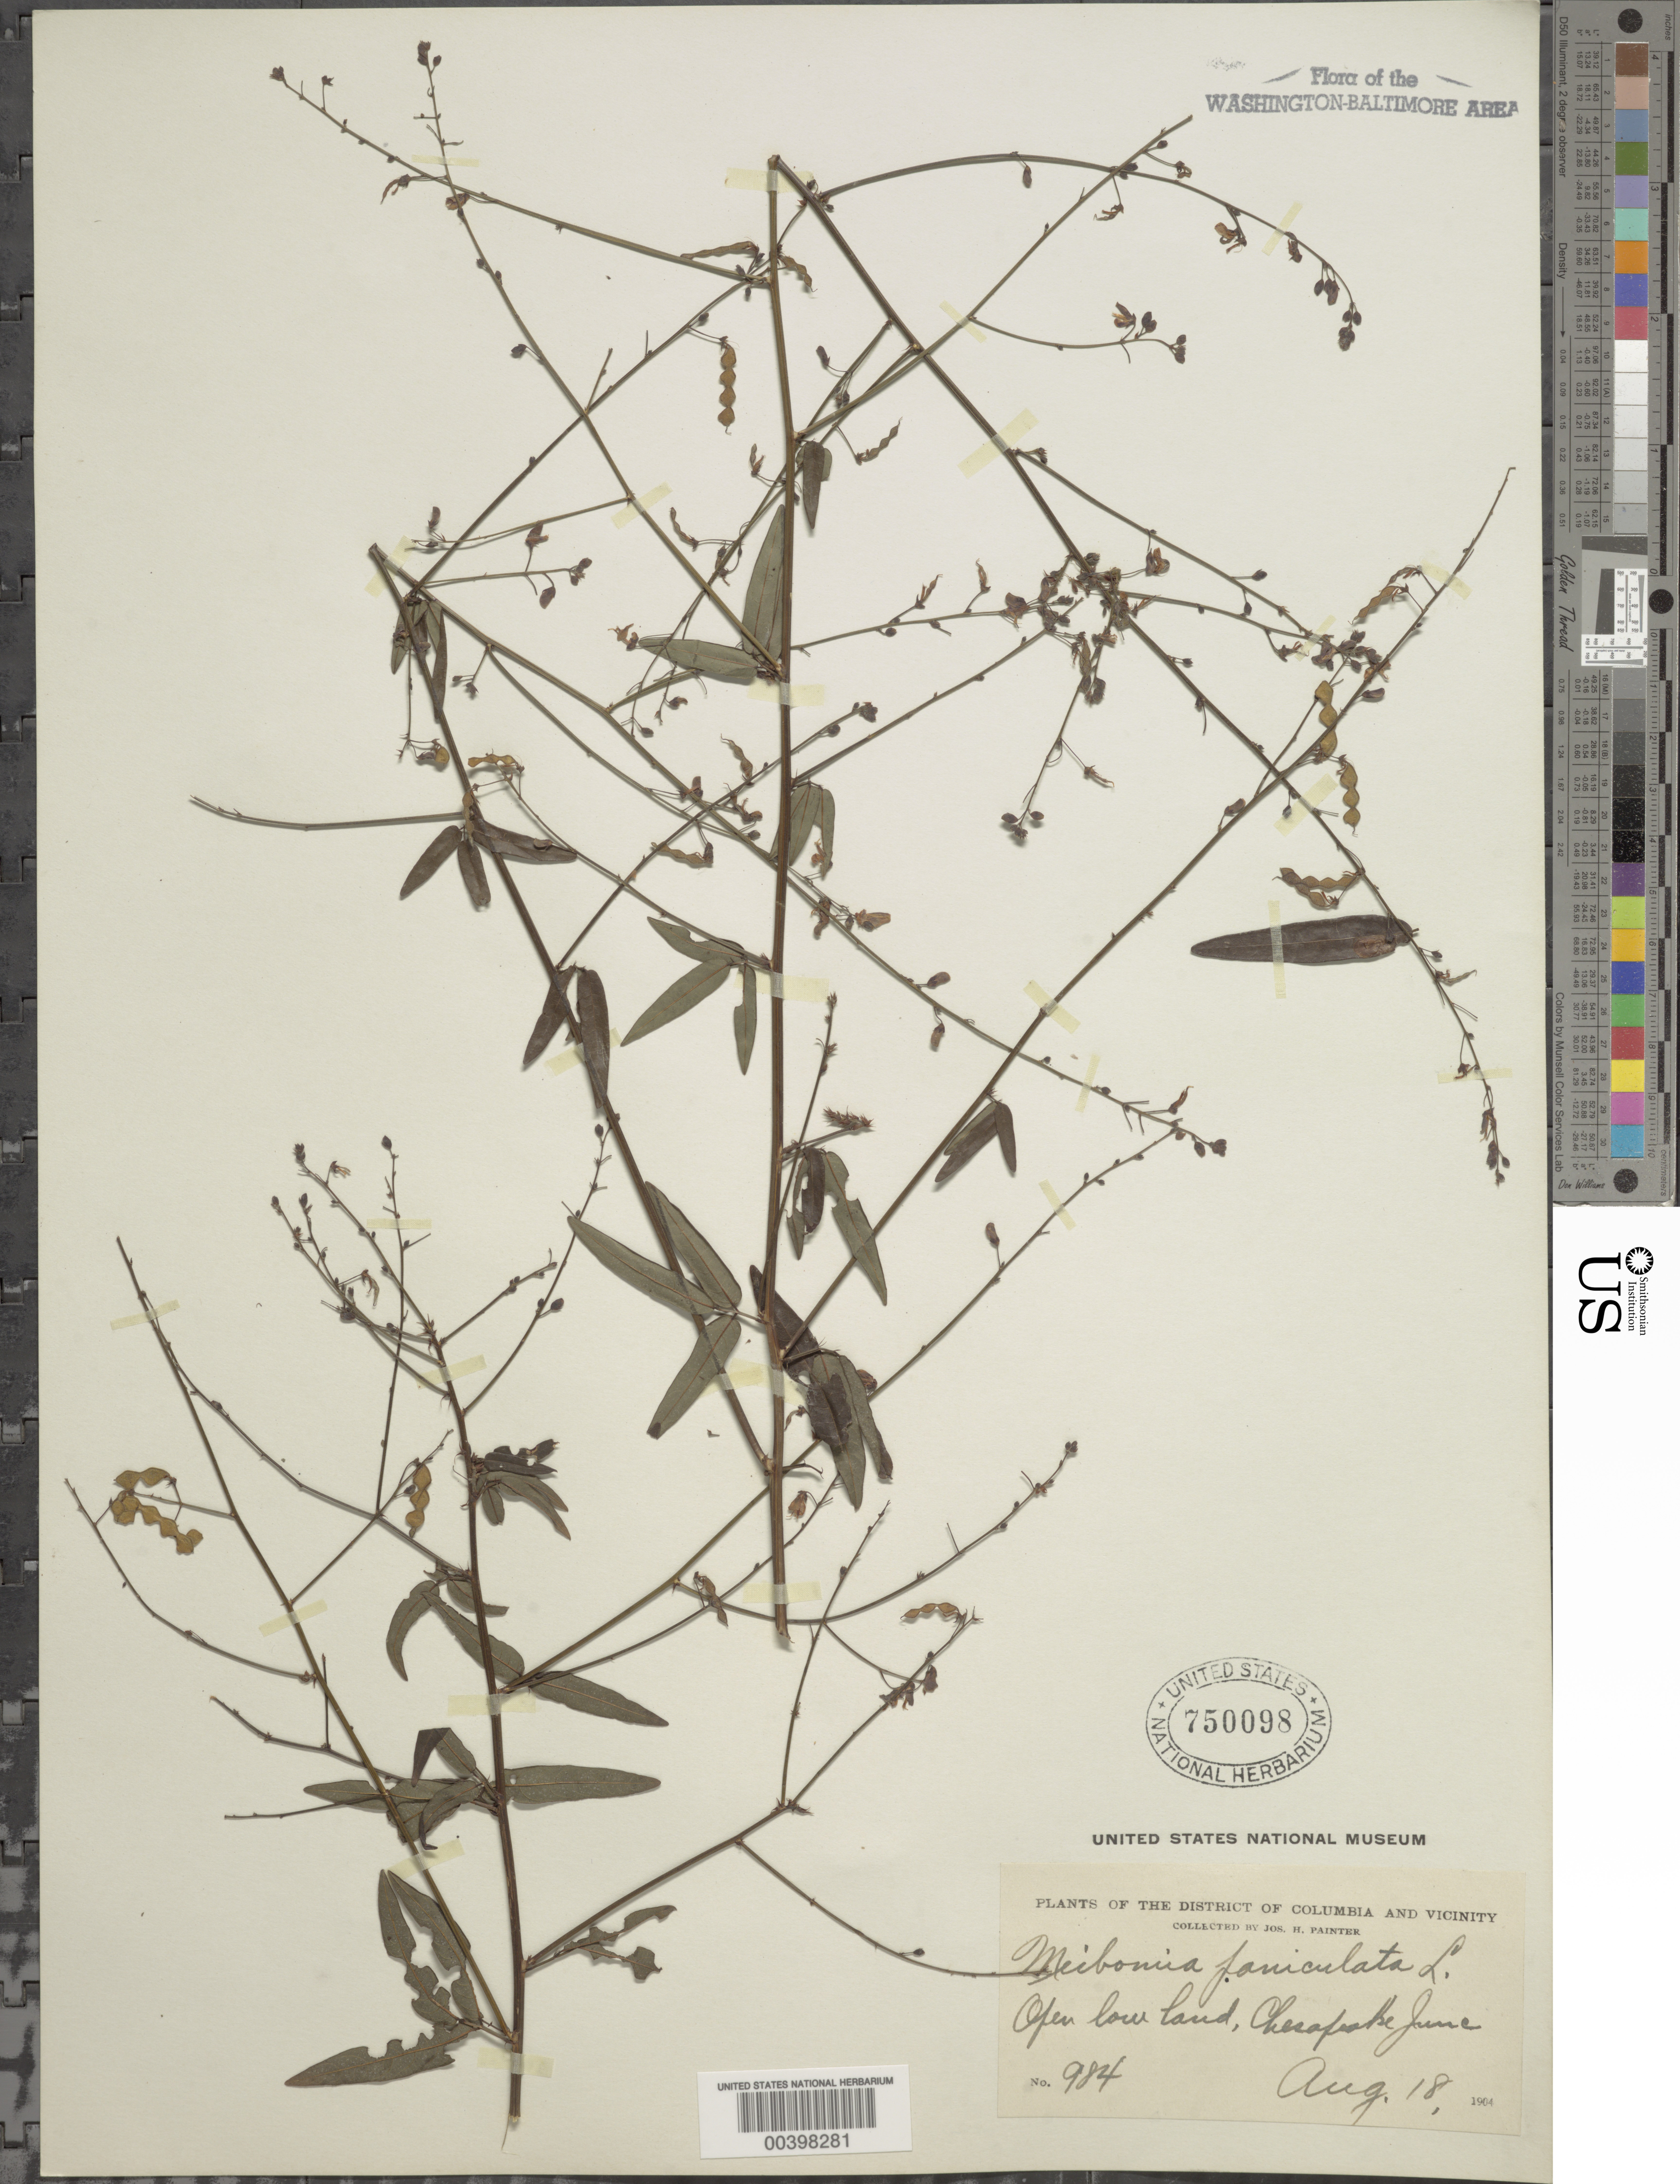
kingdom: Plantae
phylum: Tracheophyta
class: Magnoliopsida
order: Fabales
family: Fabaceae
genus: Desmodium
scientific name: Desmodium paniculatum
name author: (L.) DC.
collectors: J. H. Painter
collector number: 984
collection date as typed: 18 Aug 1904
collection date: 1904-08-18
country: United States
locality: Chesapeake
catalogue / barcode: US 750098